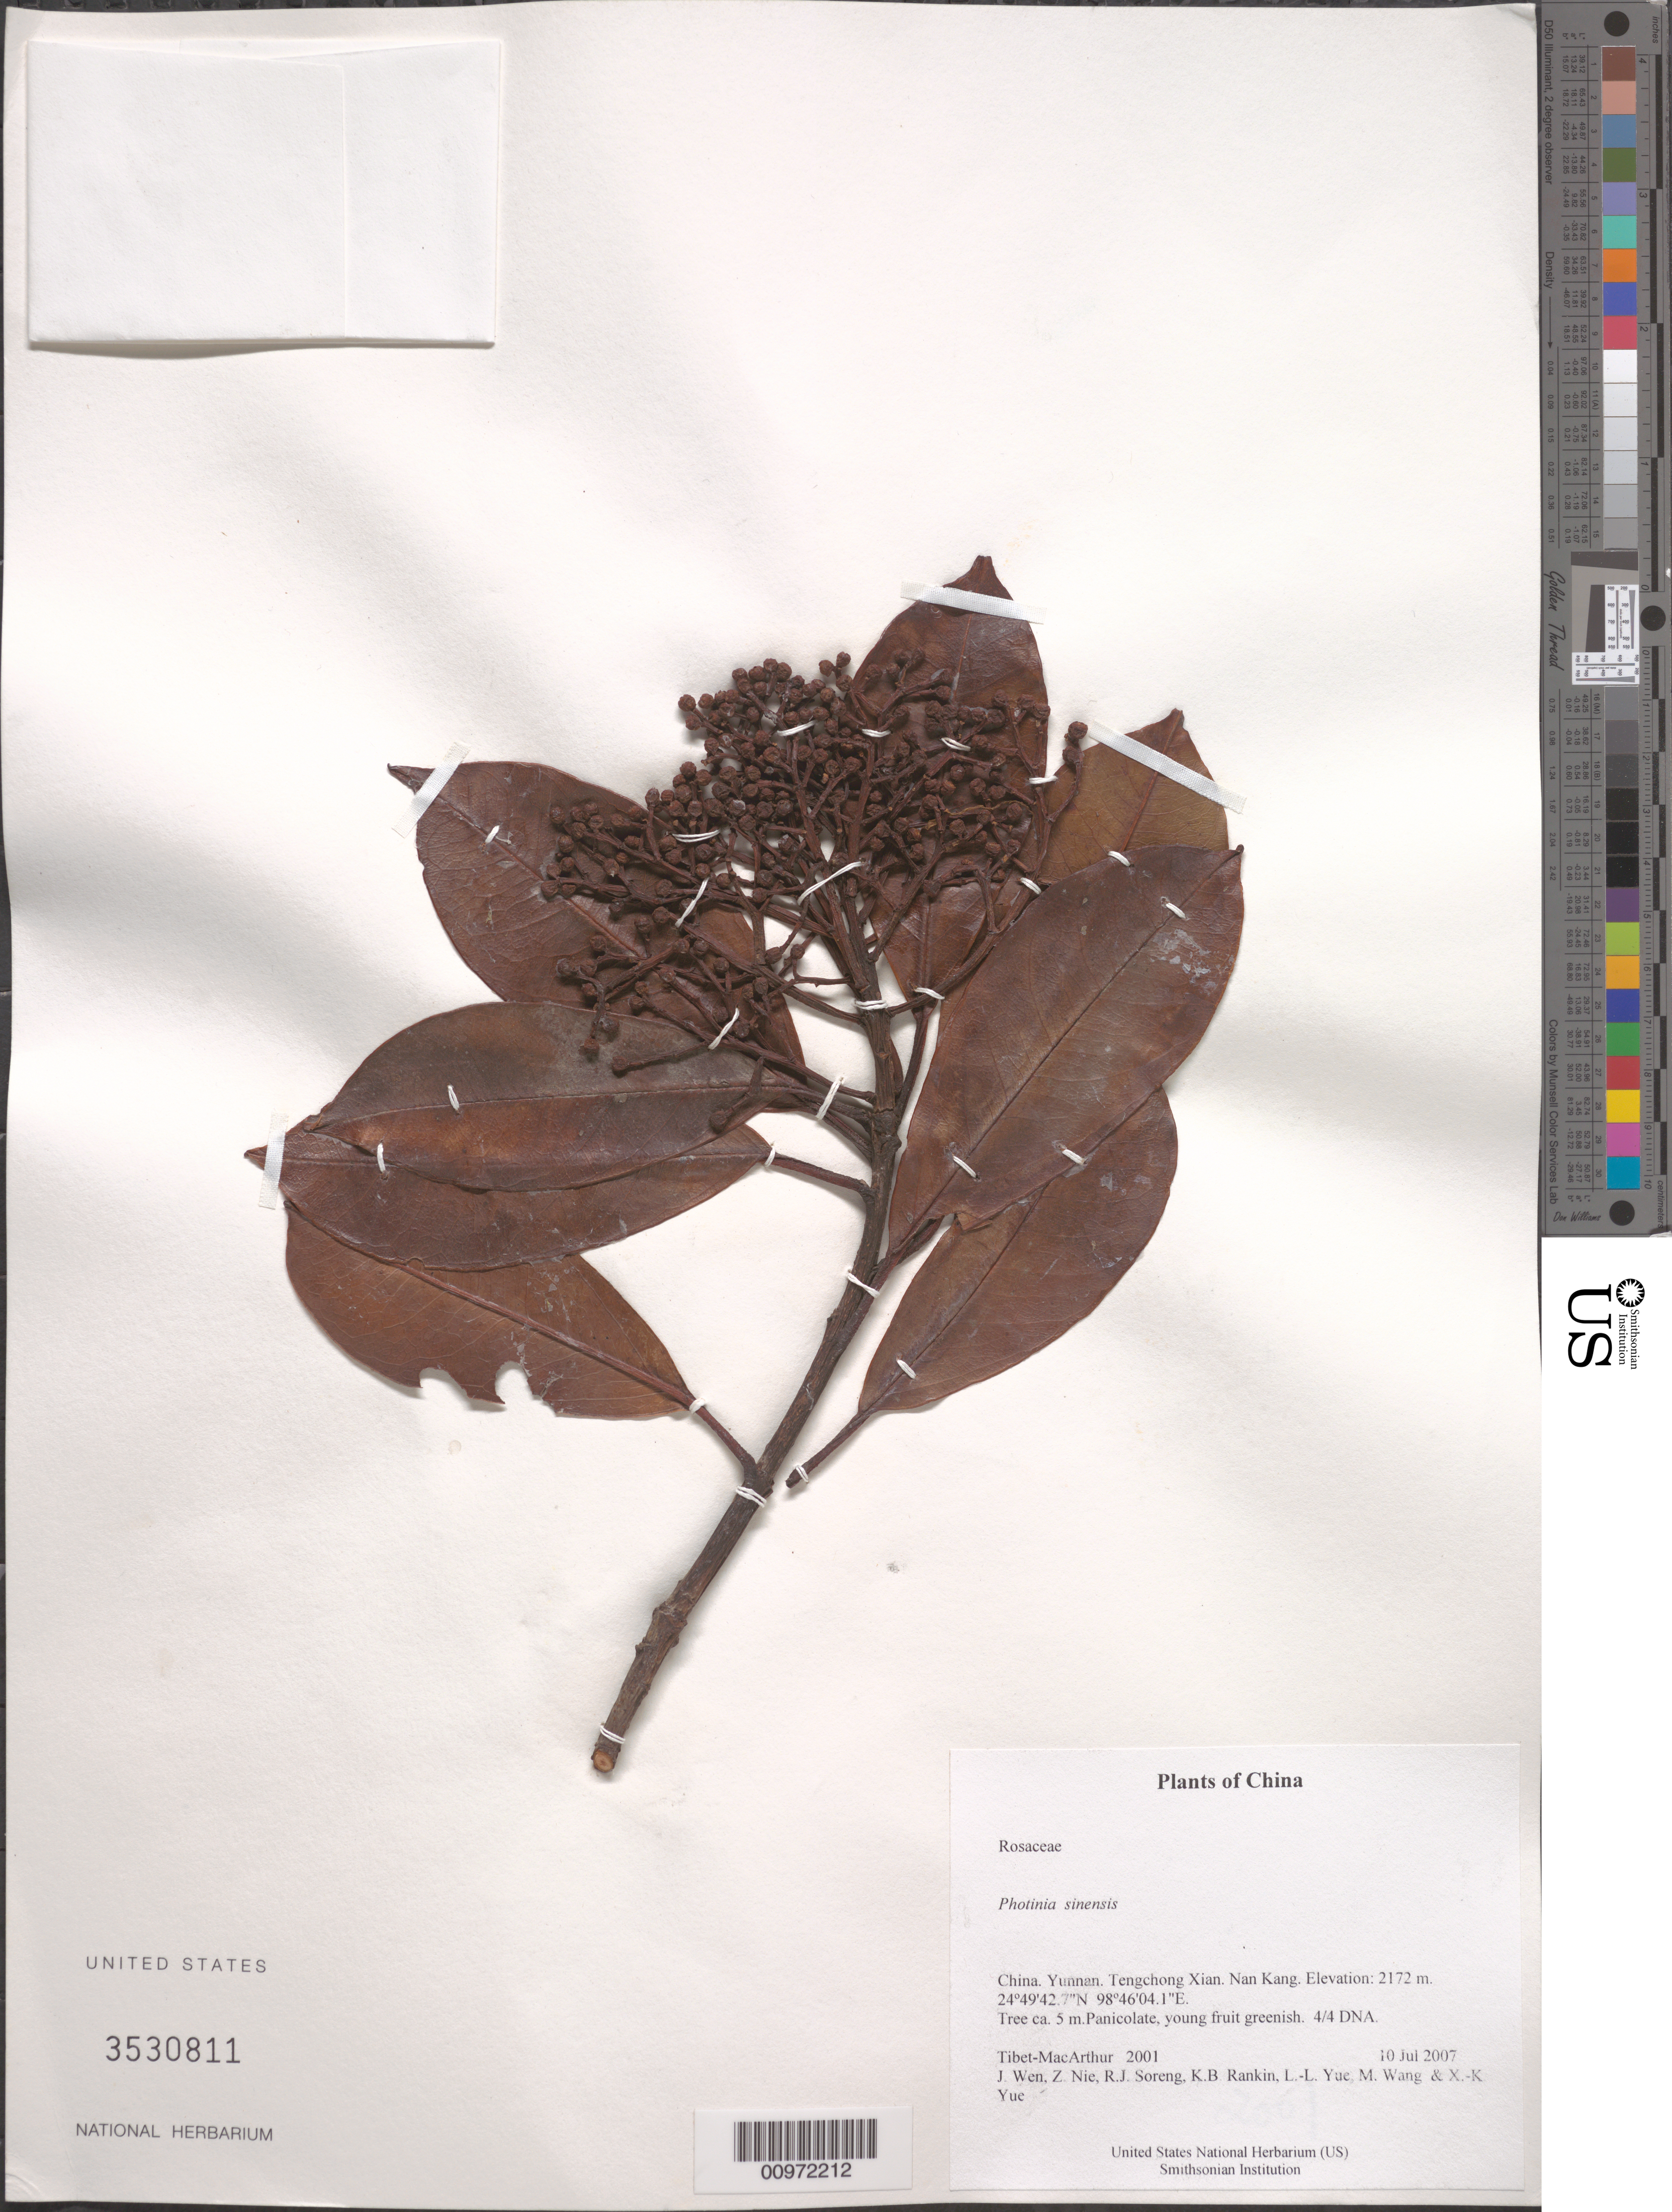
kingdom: Plantae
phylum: Tracheophyta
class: Magnoliopsida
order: Rosales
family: Rosaceae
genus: Photinia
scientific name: Photinia sinensis, ined.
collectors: Tibet-MacArthur, J. Wen, Z. Nie, R. J. Soreng, K. Rankin, L. Yue, M. Wang & X. Yue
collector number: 2001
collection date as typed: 10 Jul 2007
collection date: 2007-07-10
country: China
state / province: Yunnan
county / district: Tengchong Xian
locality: Nan Kang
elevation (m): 2172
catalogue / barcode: US 3530810